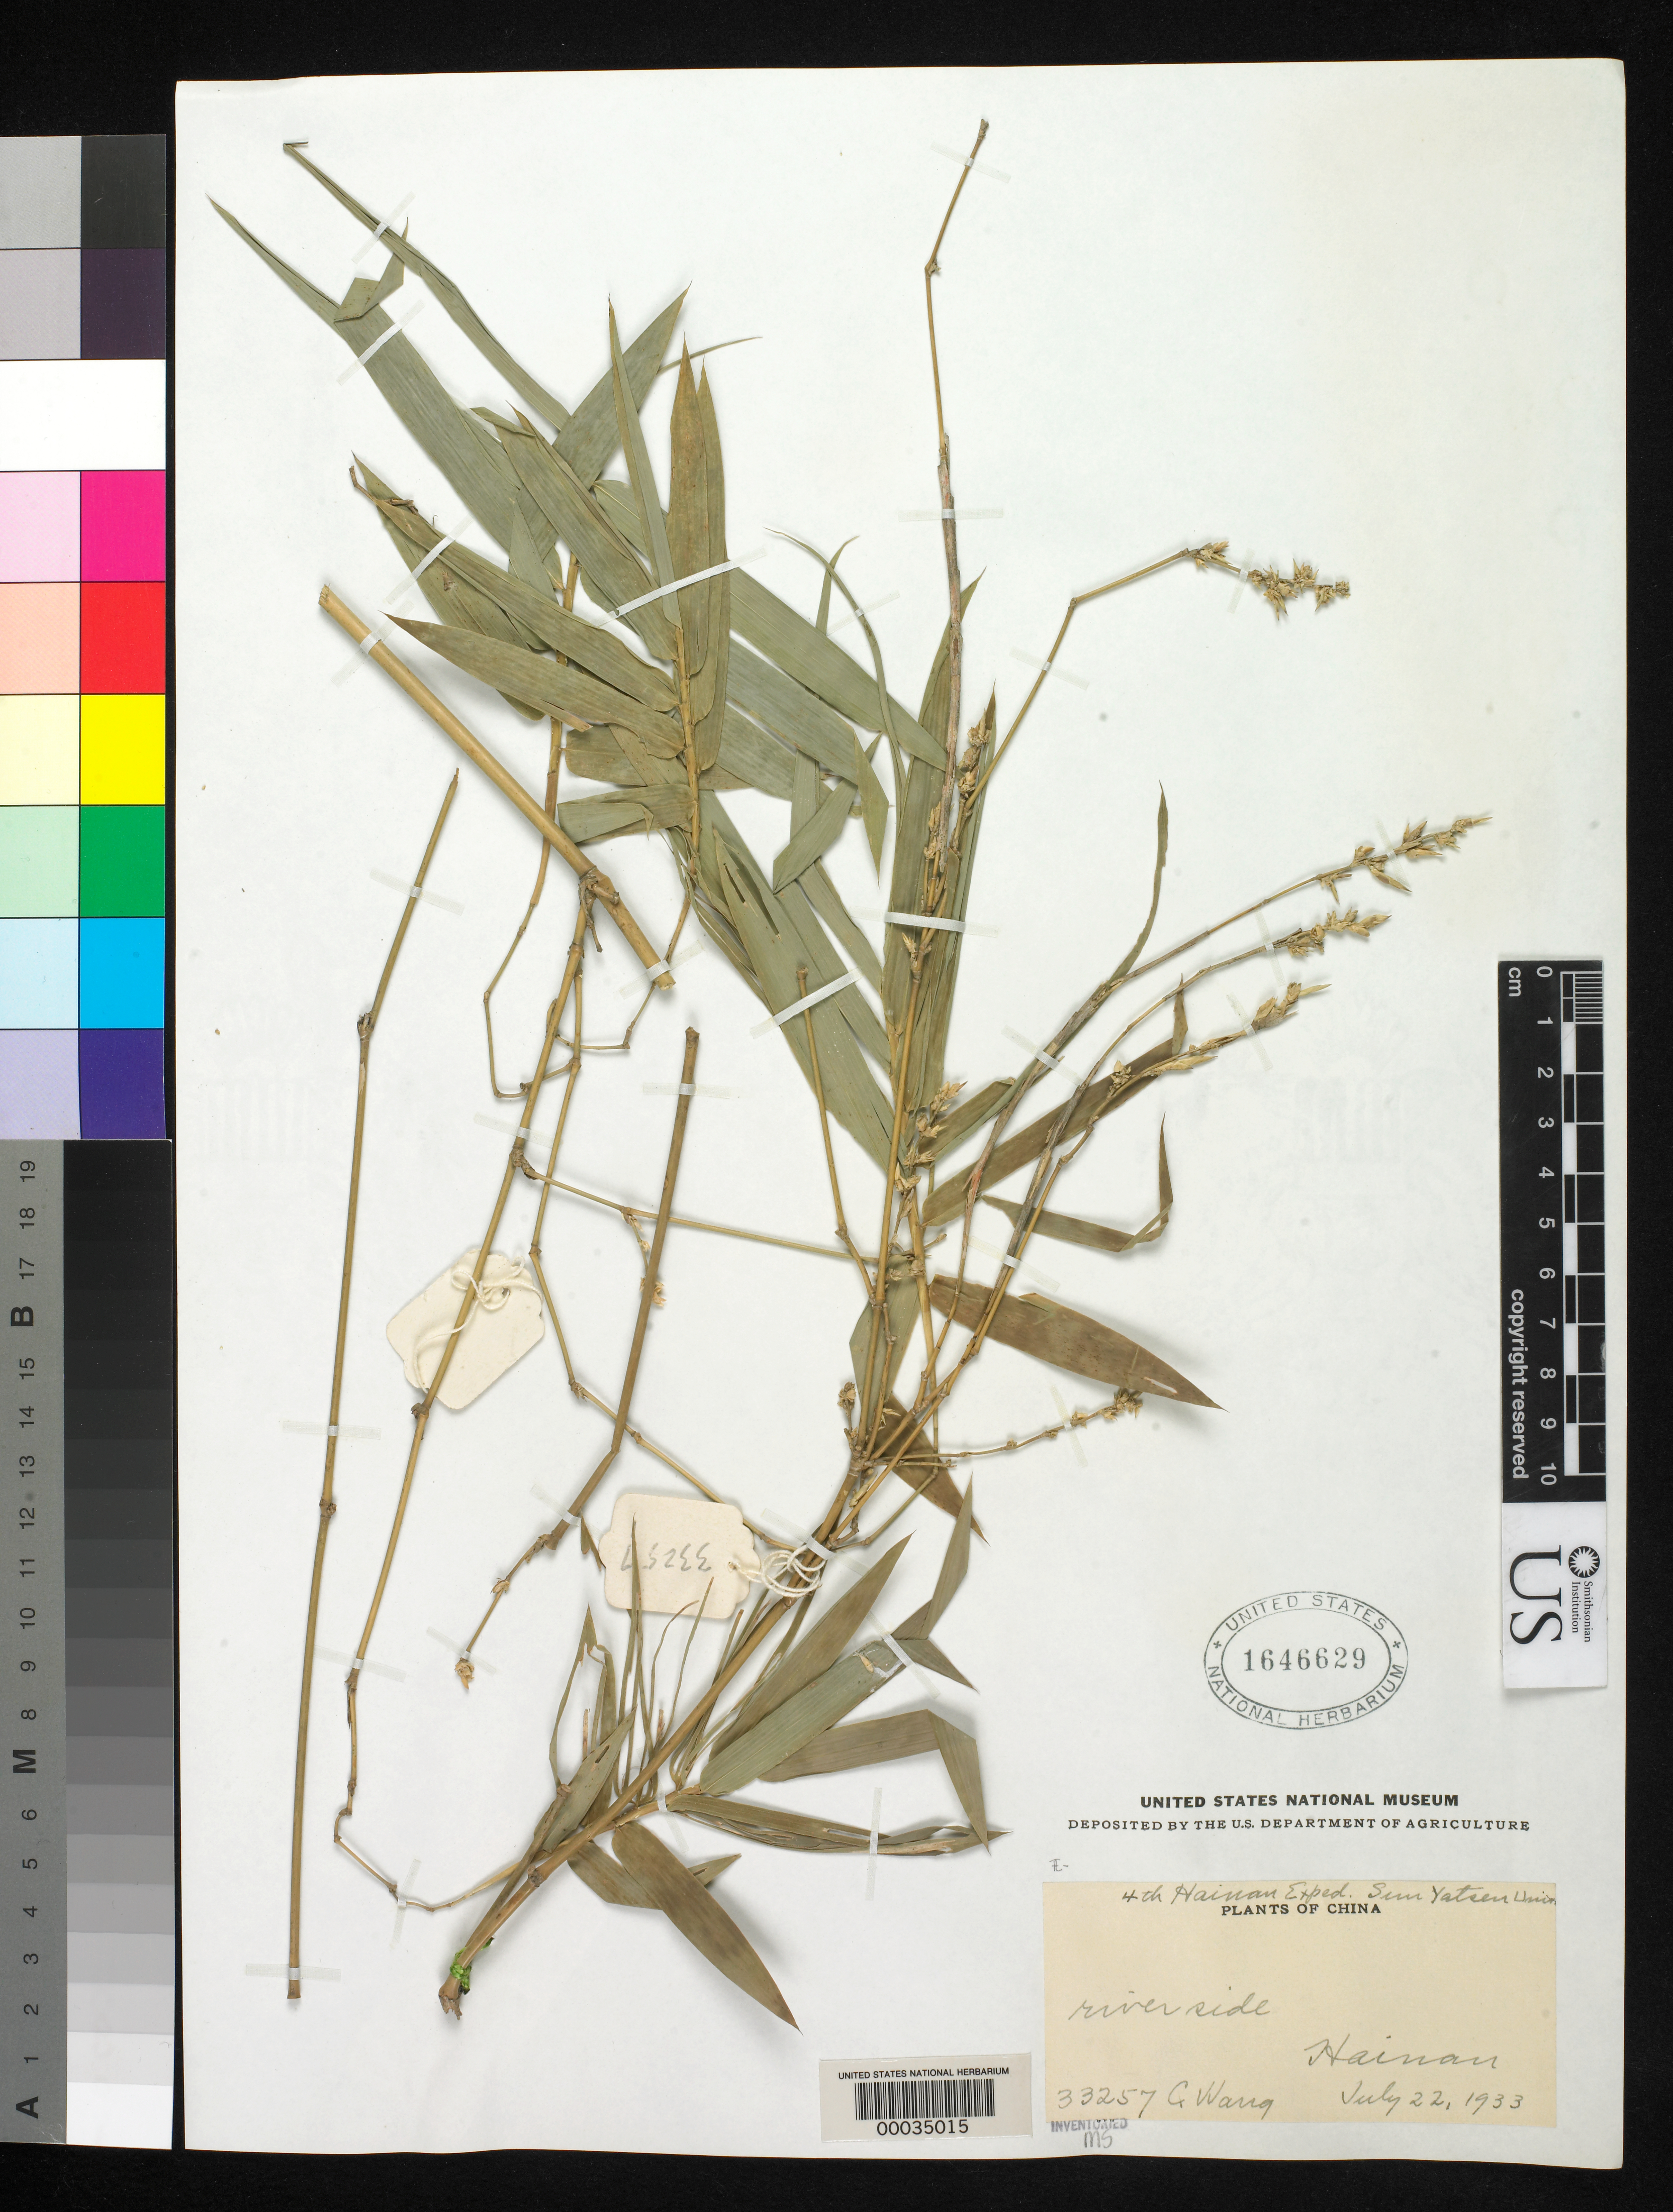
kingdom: Plantae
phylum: Tracheophyta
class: Liliopsida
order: Poales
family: Poaceae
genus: Bambusa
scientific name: Bambusa stenostachya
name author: Hack.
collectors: C. Wang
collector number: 33257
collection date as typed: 22 Jul 1933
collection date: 1933-07-22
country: China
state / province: Hainan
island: Hainan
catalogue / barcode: US 1646629